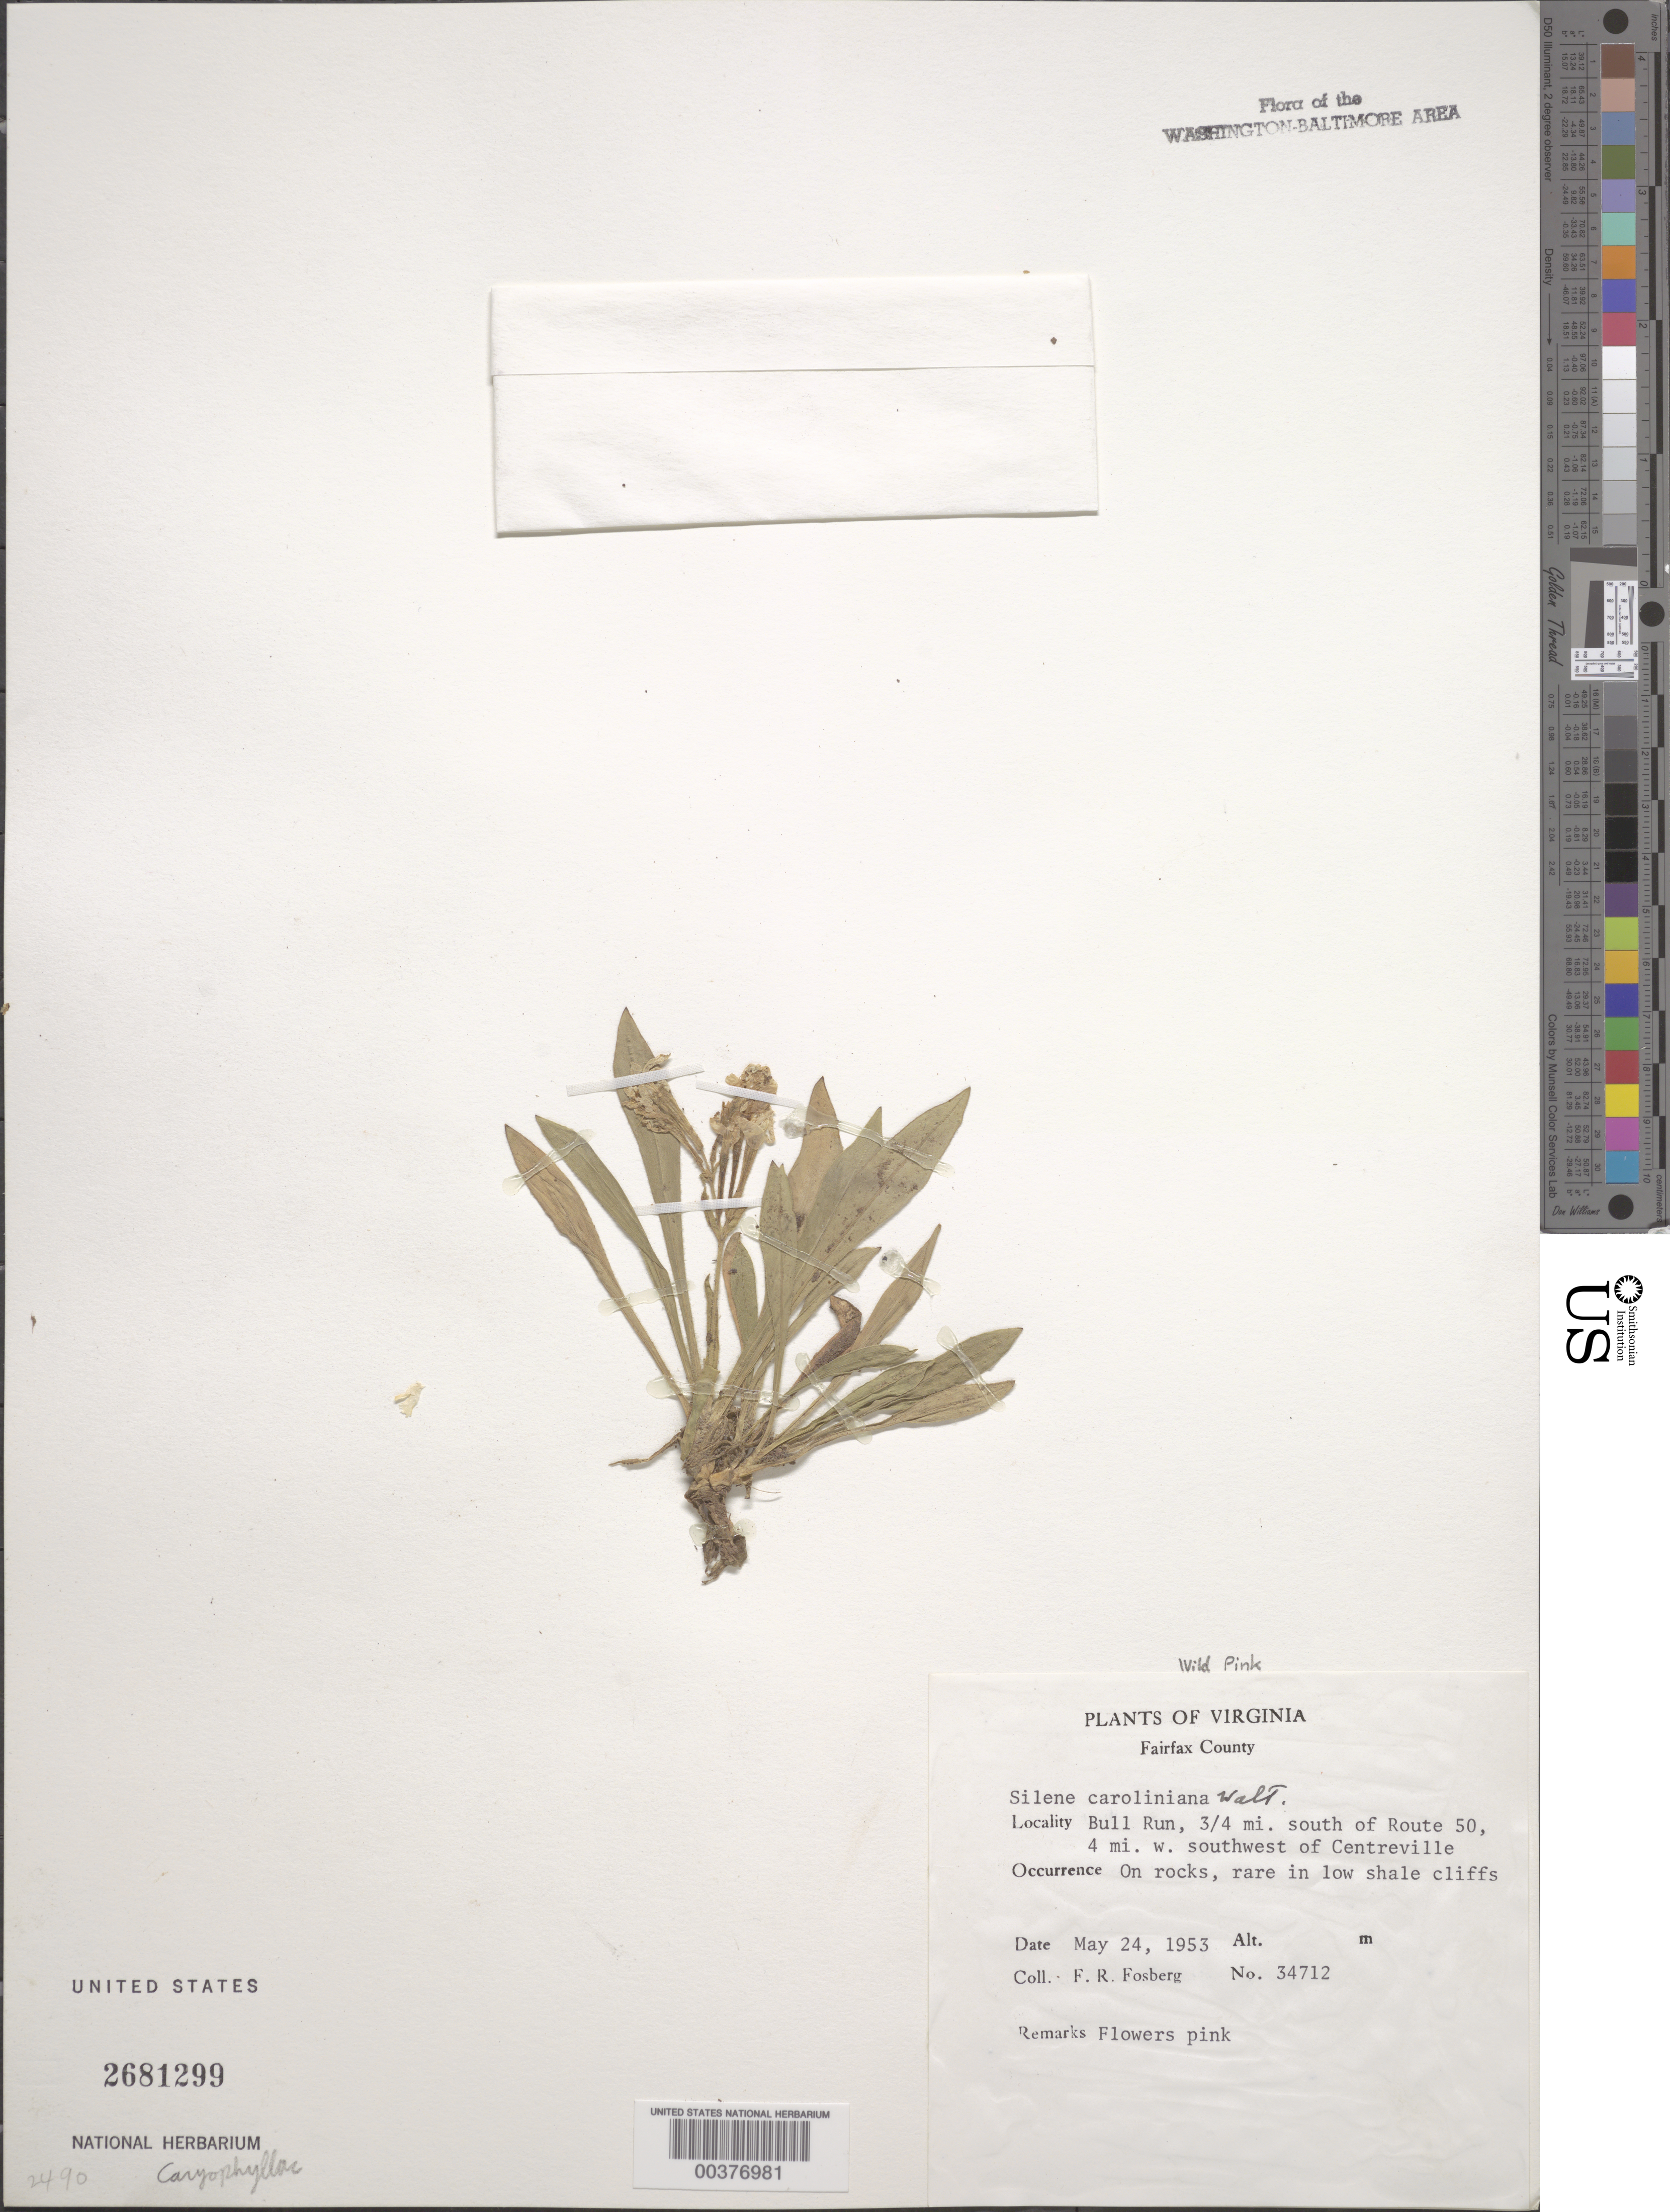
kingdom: Plantae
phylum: Tracheophyta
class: Magnoliopsida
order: Caryophyllales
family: Caryophyllaceae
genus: Silene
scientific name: Silene caroliniana var. pensylvanica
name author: (Michx.) Fernald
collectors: F. R. Fosberg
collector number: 34712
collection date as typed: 24 May 1953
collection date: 1953-05-24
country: United States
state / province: Virginia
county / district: Fairfax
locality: Bull Run, south of Route 50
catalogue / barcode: US 2681299